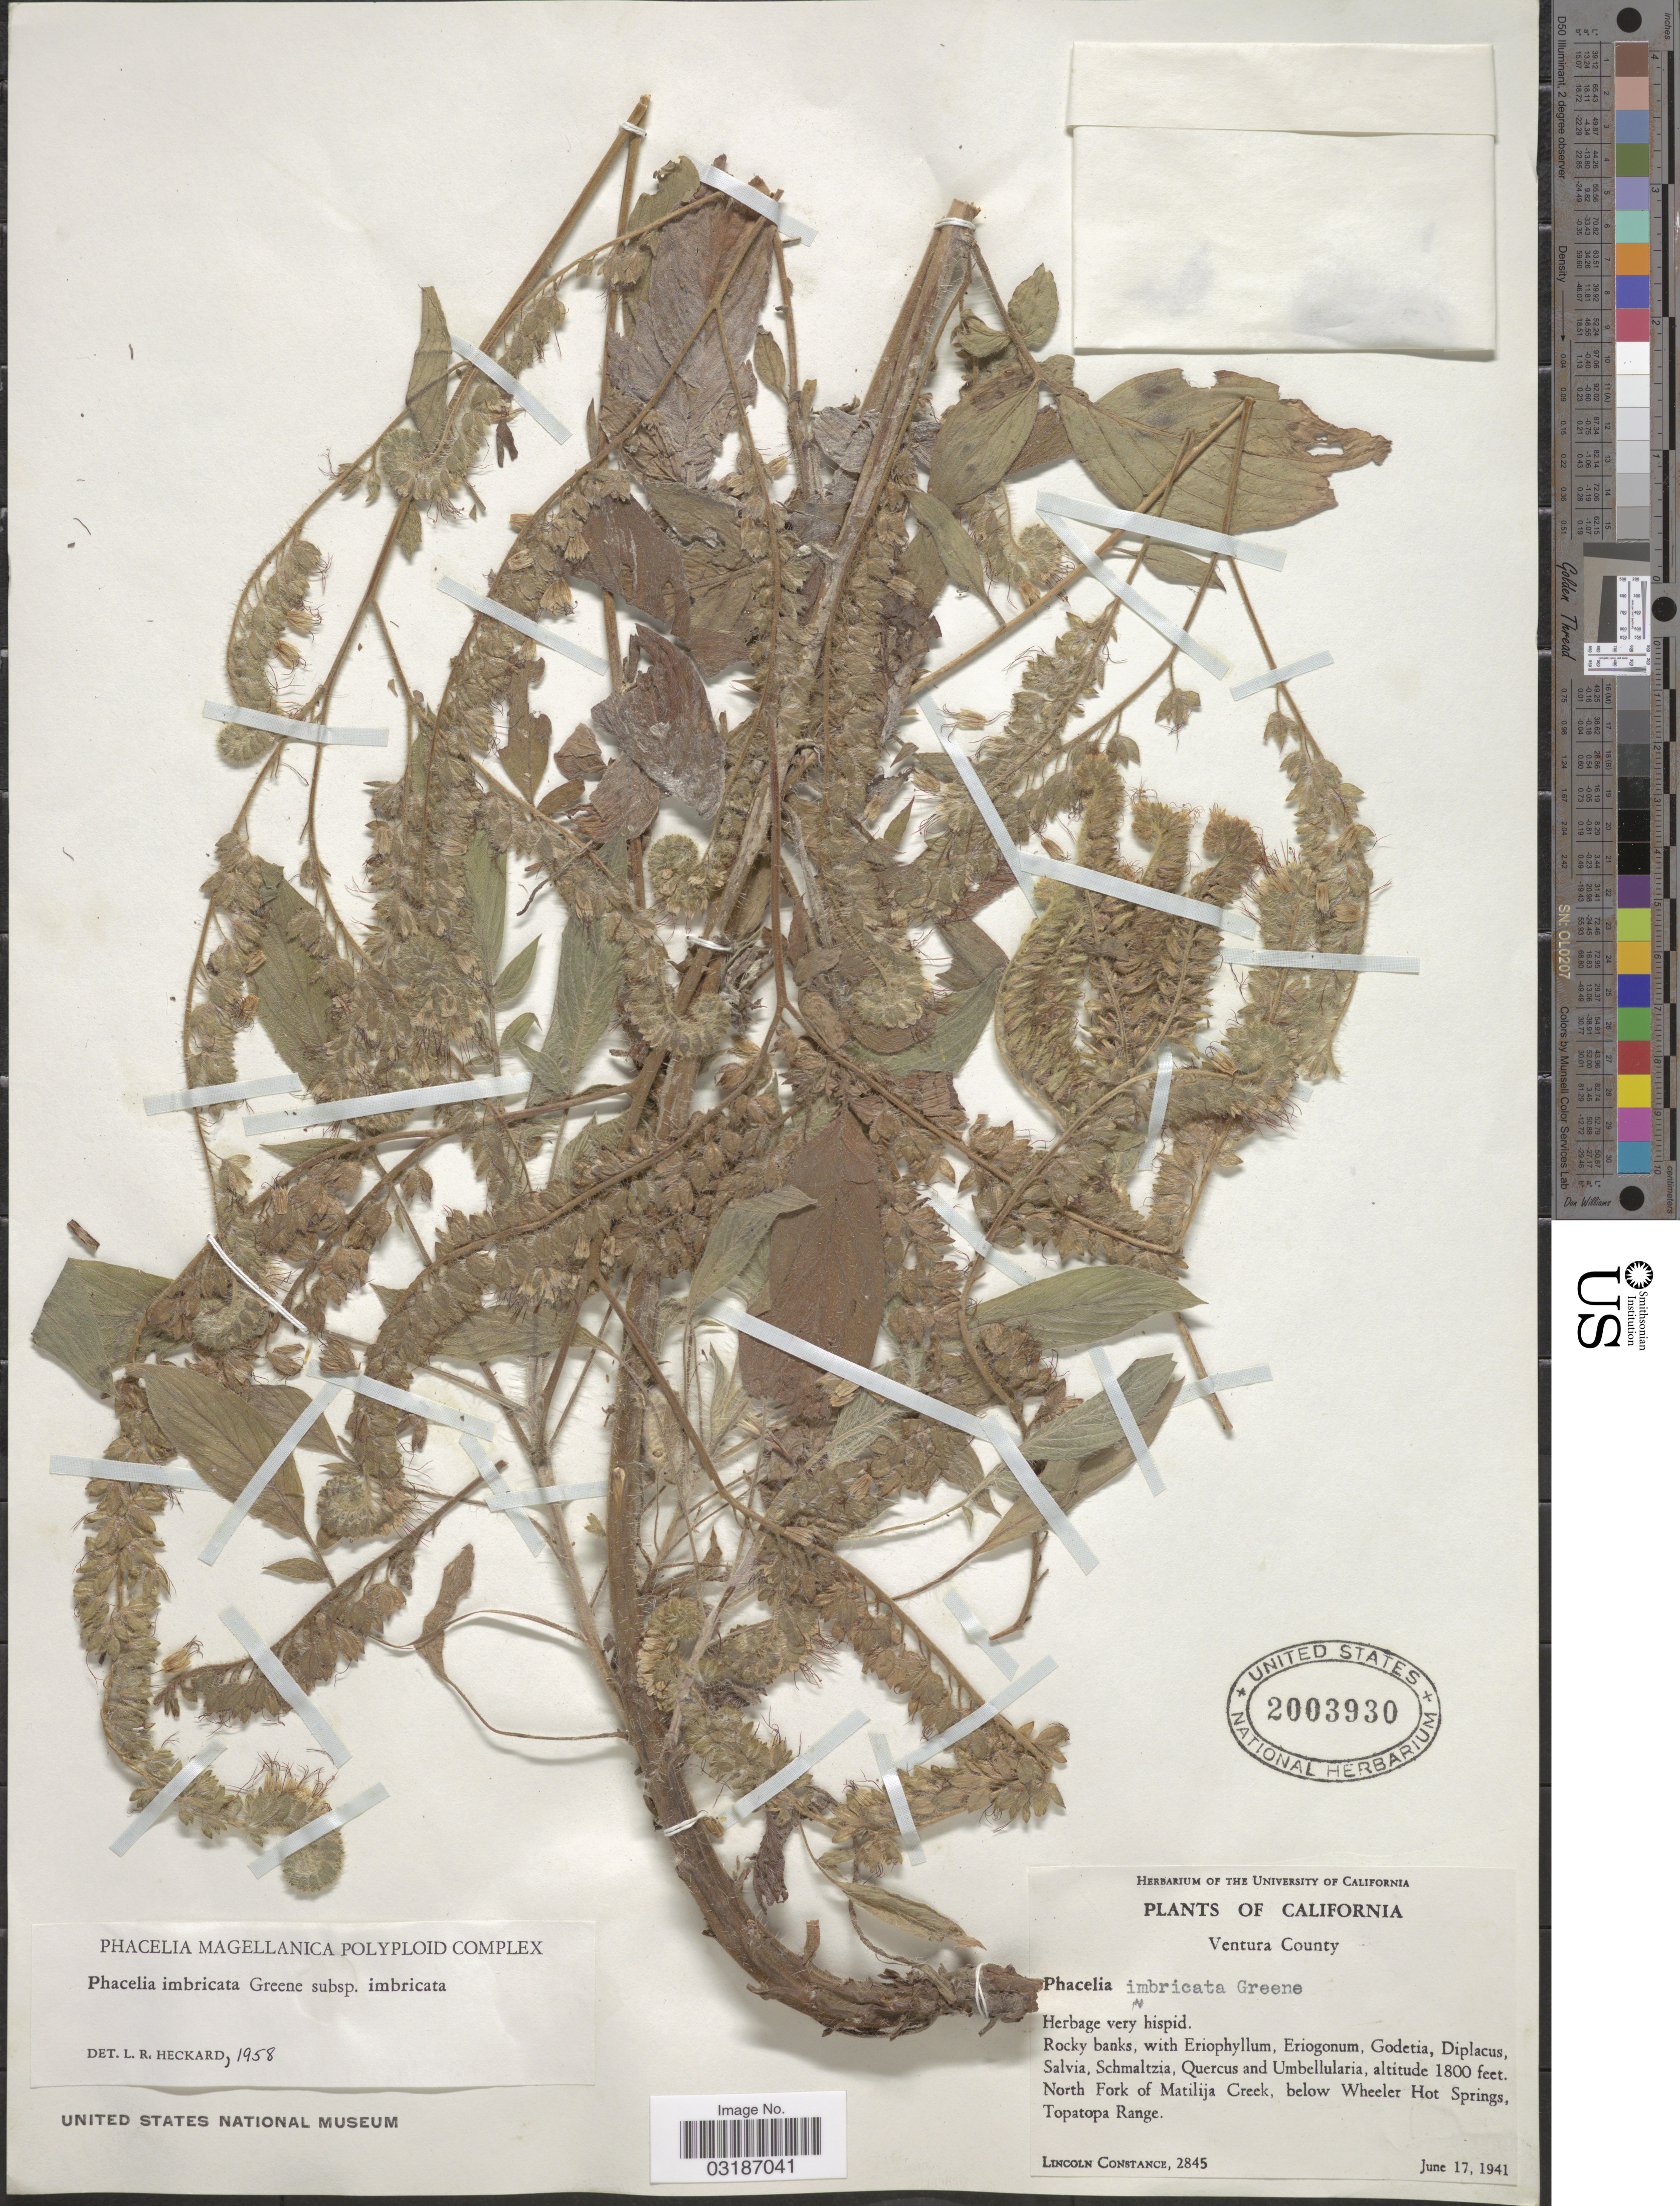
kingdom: Plantae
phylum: Tracheophyta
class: Magnoliopsida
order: Boraginales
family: Hydrophyllaceae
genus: Phacelia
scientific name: Phacelia imbricata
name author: Greene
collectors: L. Constance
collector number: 2845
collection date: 1941-06-17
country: United States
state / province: California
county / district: Ventura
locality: Ventura County. North Fork of Matilija Creek, below Wheeler Hot Springs, Topatopa Range.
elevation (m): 549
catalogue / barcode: US 2003930